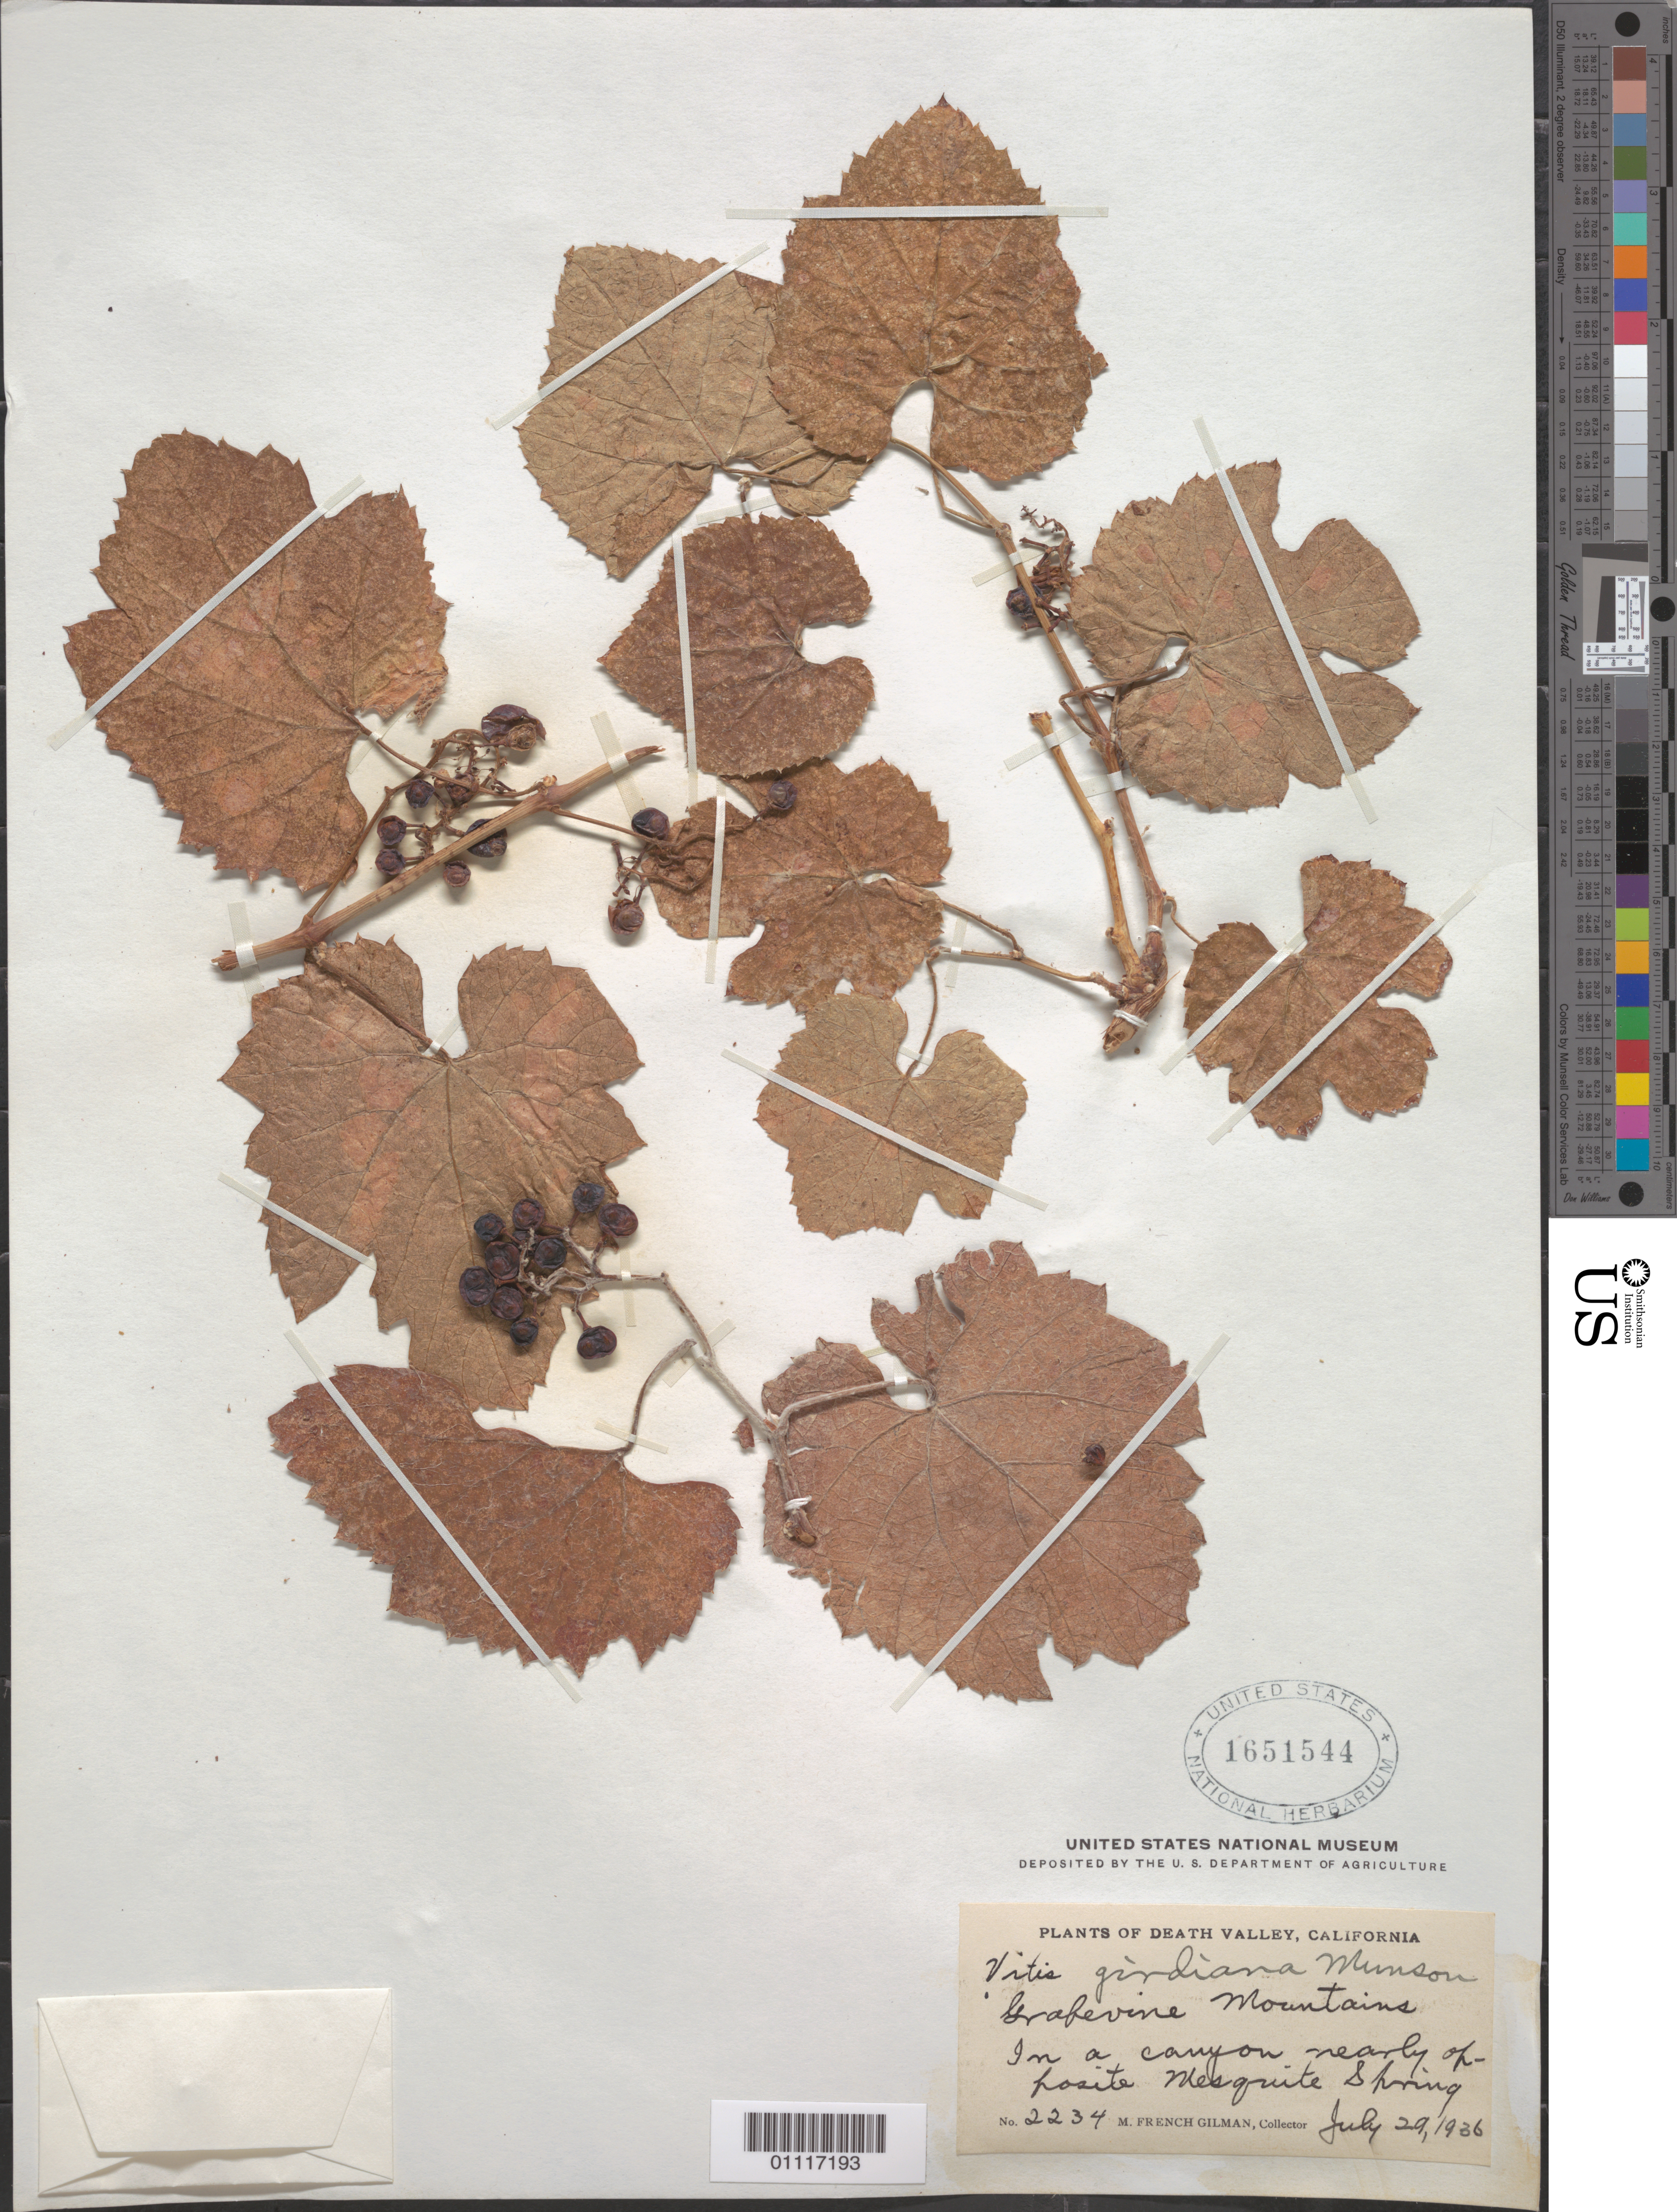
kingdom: Plantae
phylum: Tracheophyta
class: Magnoliopsida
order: Vitales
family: Vitaceae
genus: Vitis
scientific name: Vitis girdiana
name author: Munson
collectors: M. F. Gilman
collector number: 2234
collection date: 1936-07-29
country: United States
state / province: California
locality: Grapevine Mountains, in a canyon nearly offosite Mesquite Spring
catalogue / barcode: US 1651544